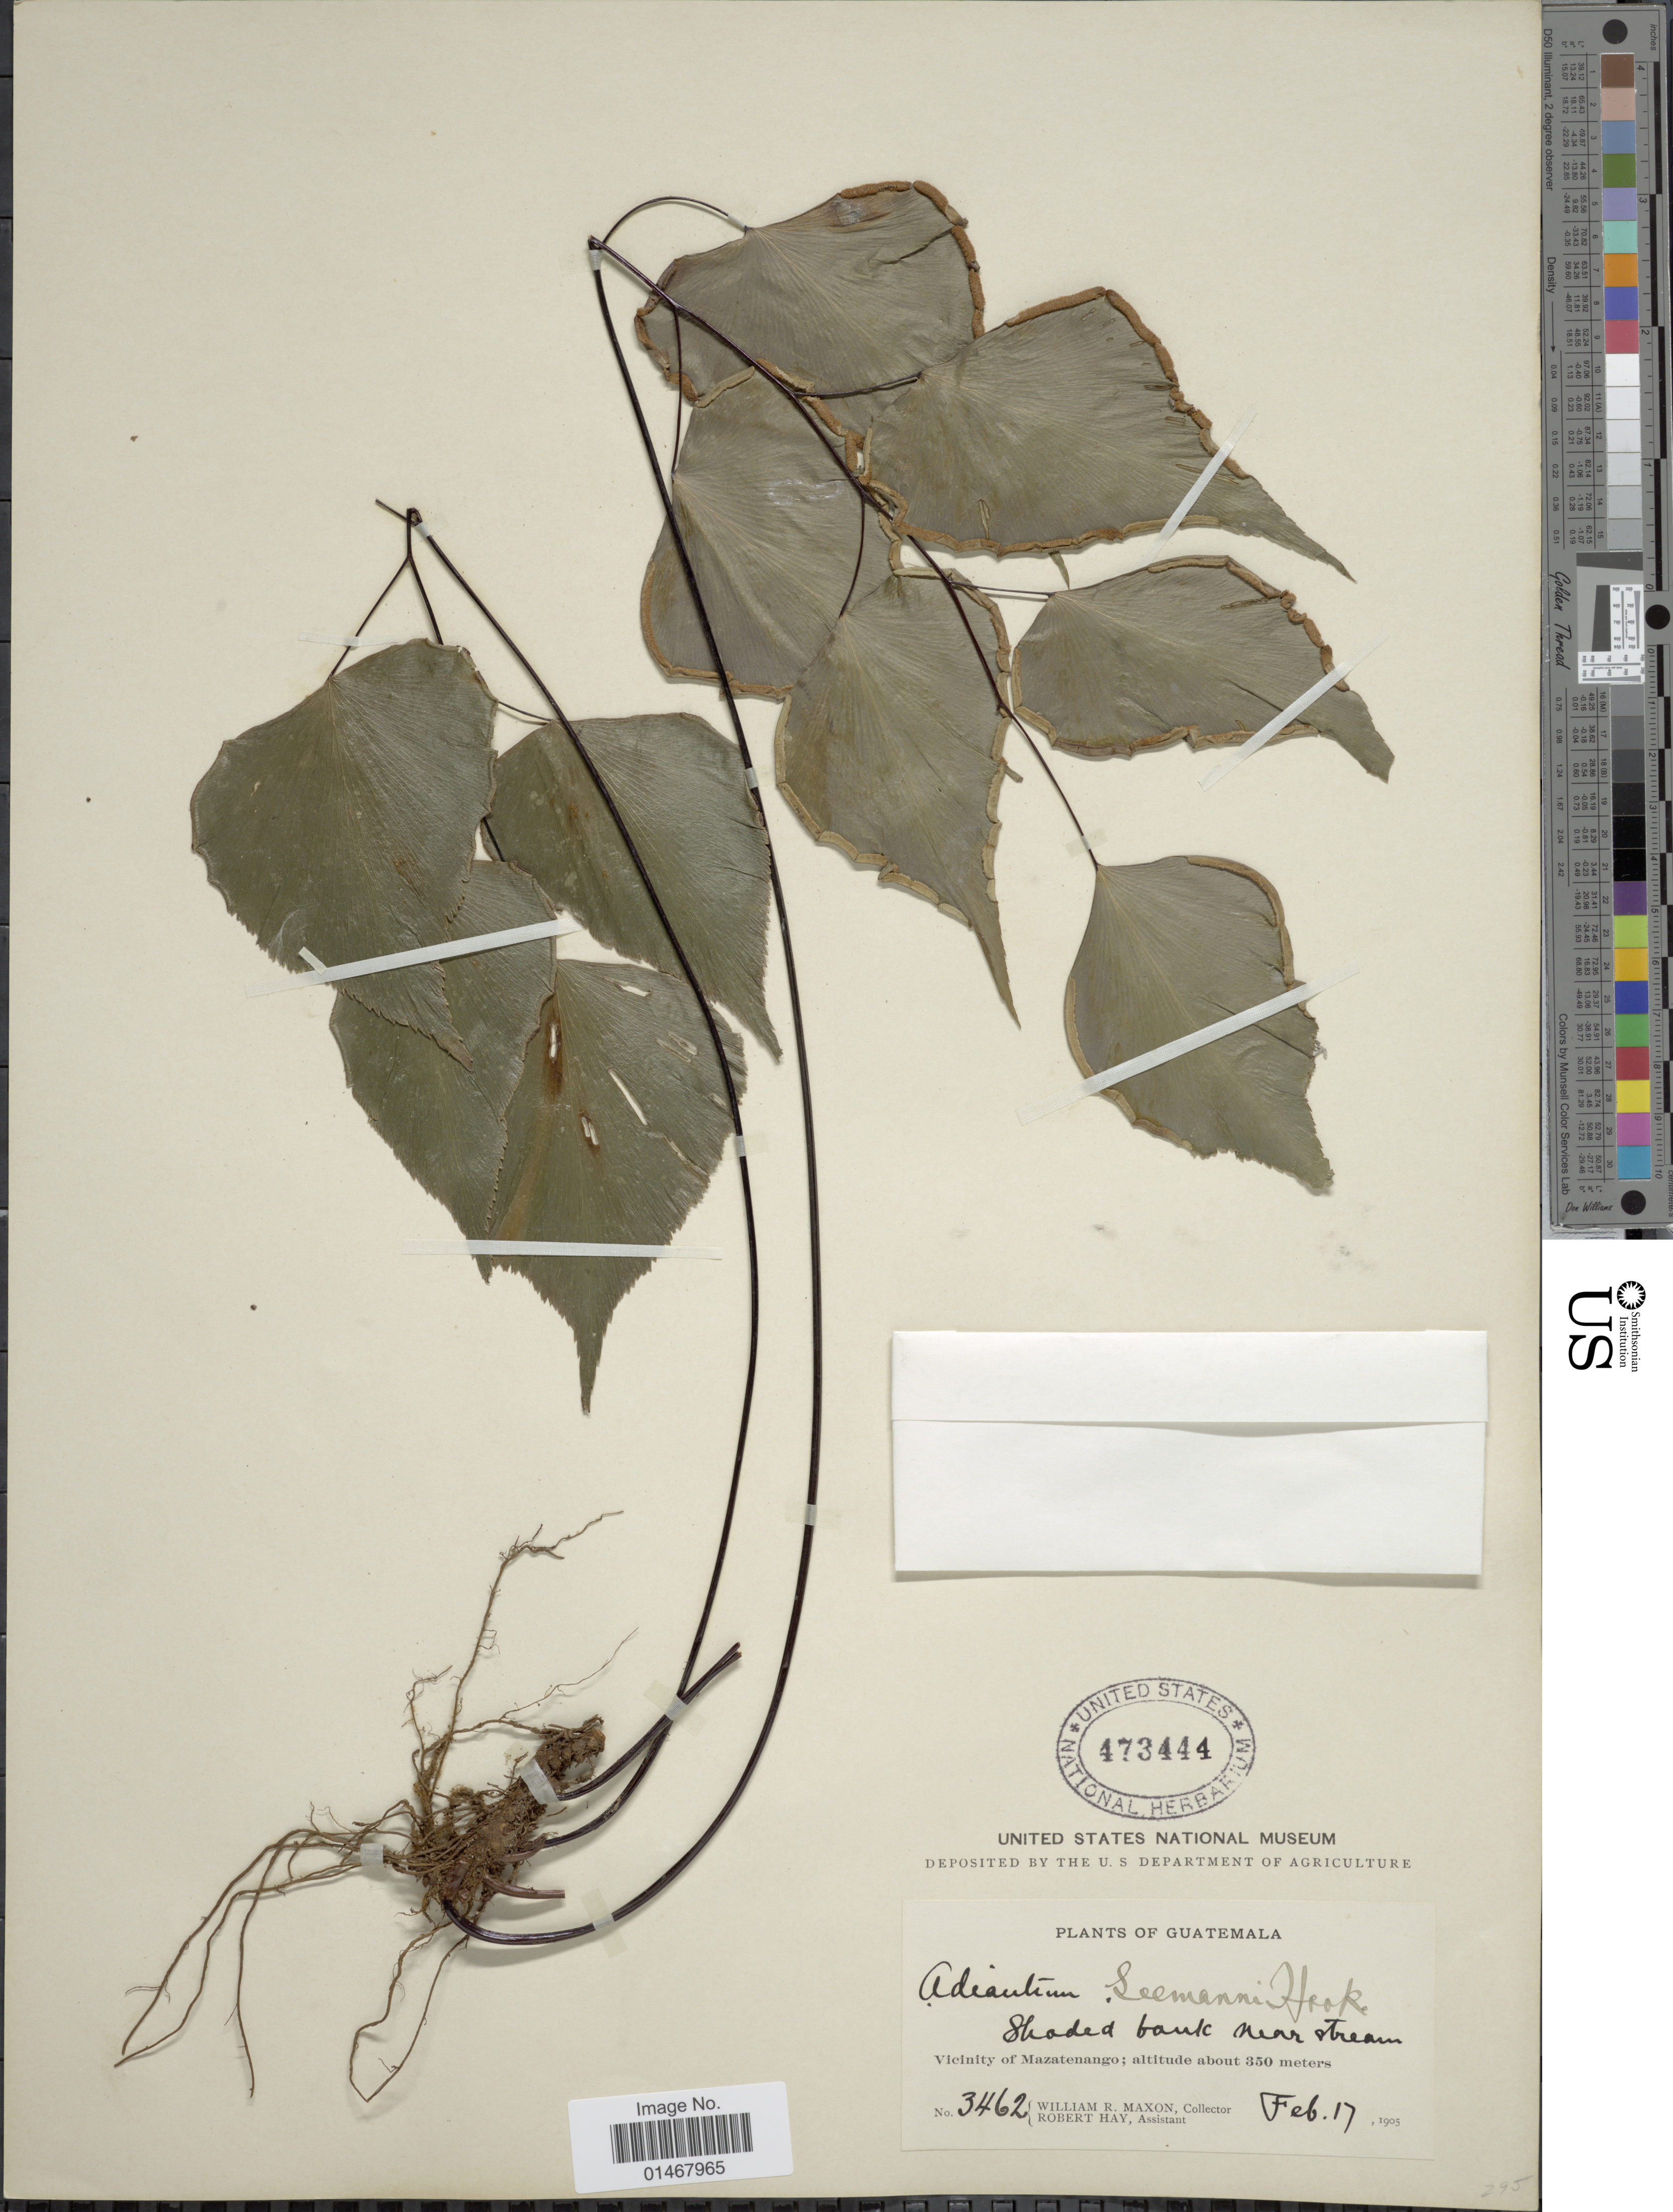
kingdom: Plantae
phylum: Tracheophyta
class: Polypodiopsida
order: Polypodiales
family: Pteridaceae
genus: Adiantum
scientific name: Adiantum seemannii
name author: Hook.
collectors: W. R. Maxon & R. H. Hay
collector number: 3462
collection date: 1905-02-17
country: Guatemala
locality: Shaded bank near stream, Vicinity of Mazatenango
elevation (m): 350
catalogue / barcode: US 473444